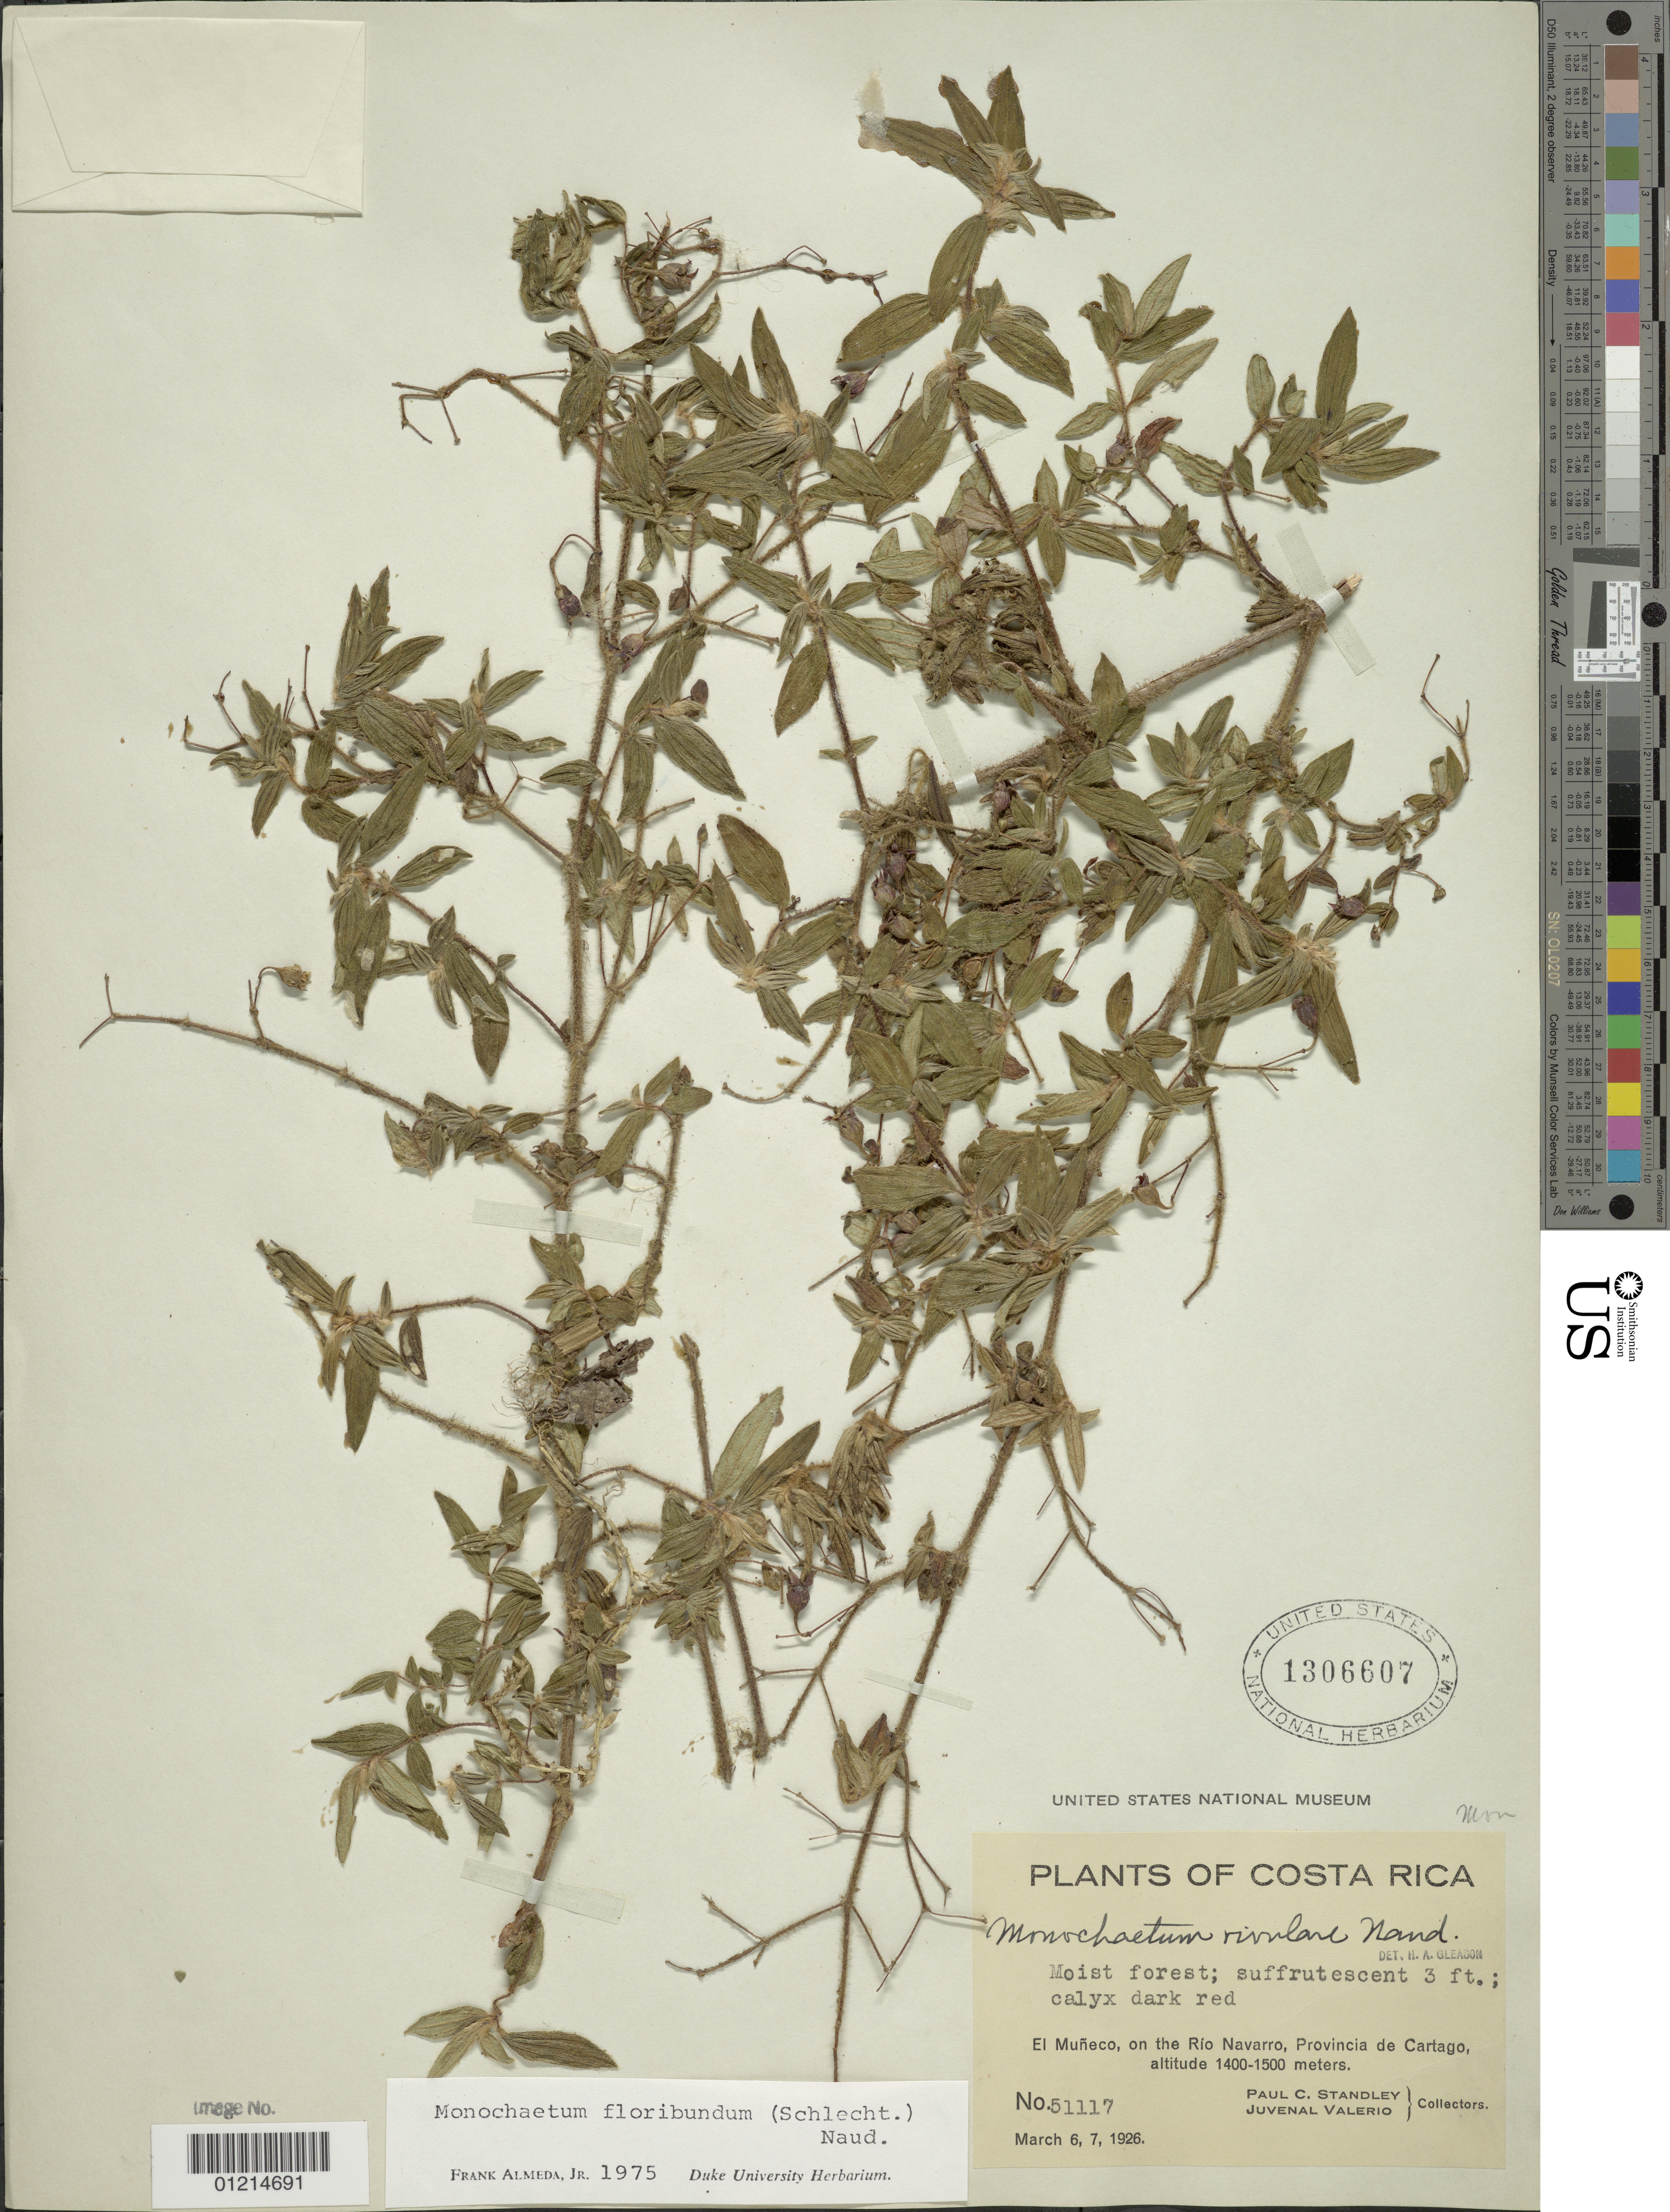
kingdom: Plantae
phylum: Tracheophyta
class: Magnoliopsida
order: Myrtales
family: Melastomataceae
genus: Monochaetum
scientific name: Monochaetum floribundum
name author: (Schltdl.) Naudin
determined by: Almeda, F.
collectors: P. C. Standley & J. Valerio R.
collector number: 51117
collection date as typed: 06 Mar 1926 and 07 Mar 1926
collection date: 1926-03-06,1926-03-07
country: Costa Rica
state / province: Cartago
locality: El Muneco, on Rio Navarro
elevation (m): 1400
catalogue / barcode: US 1306607